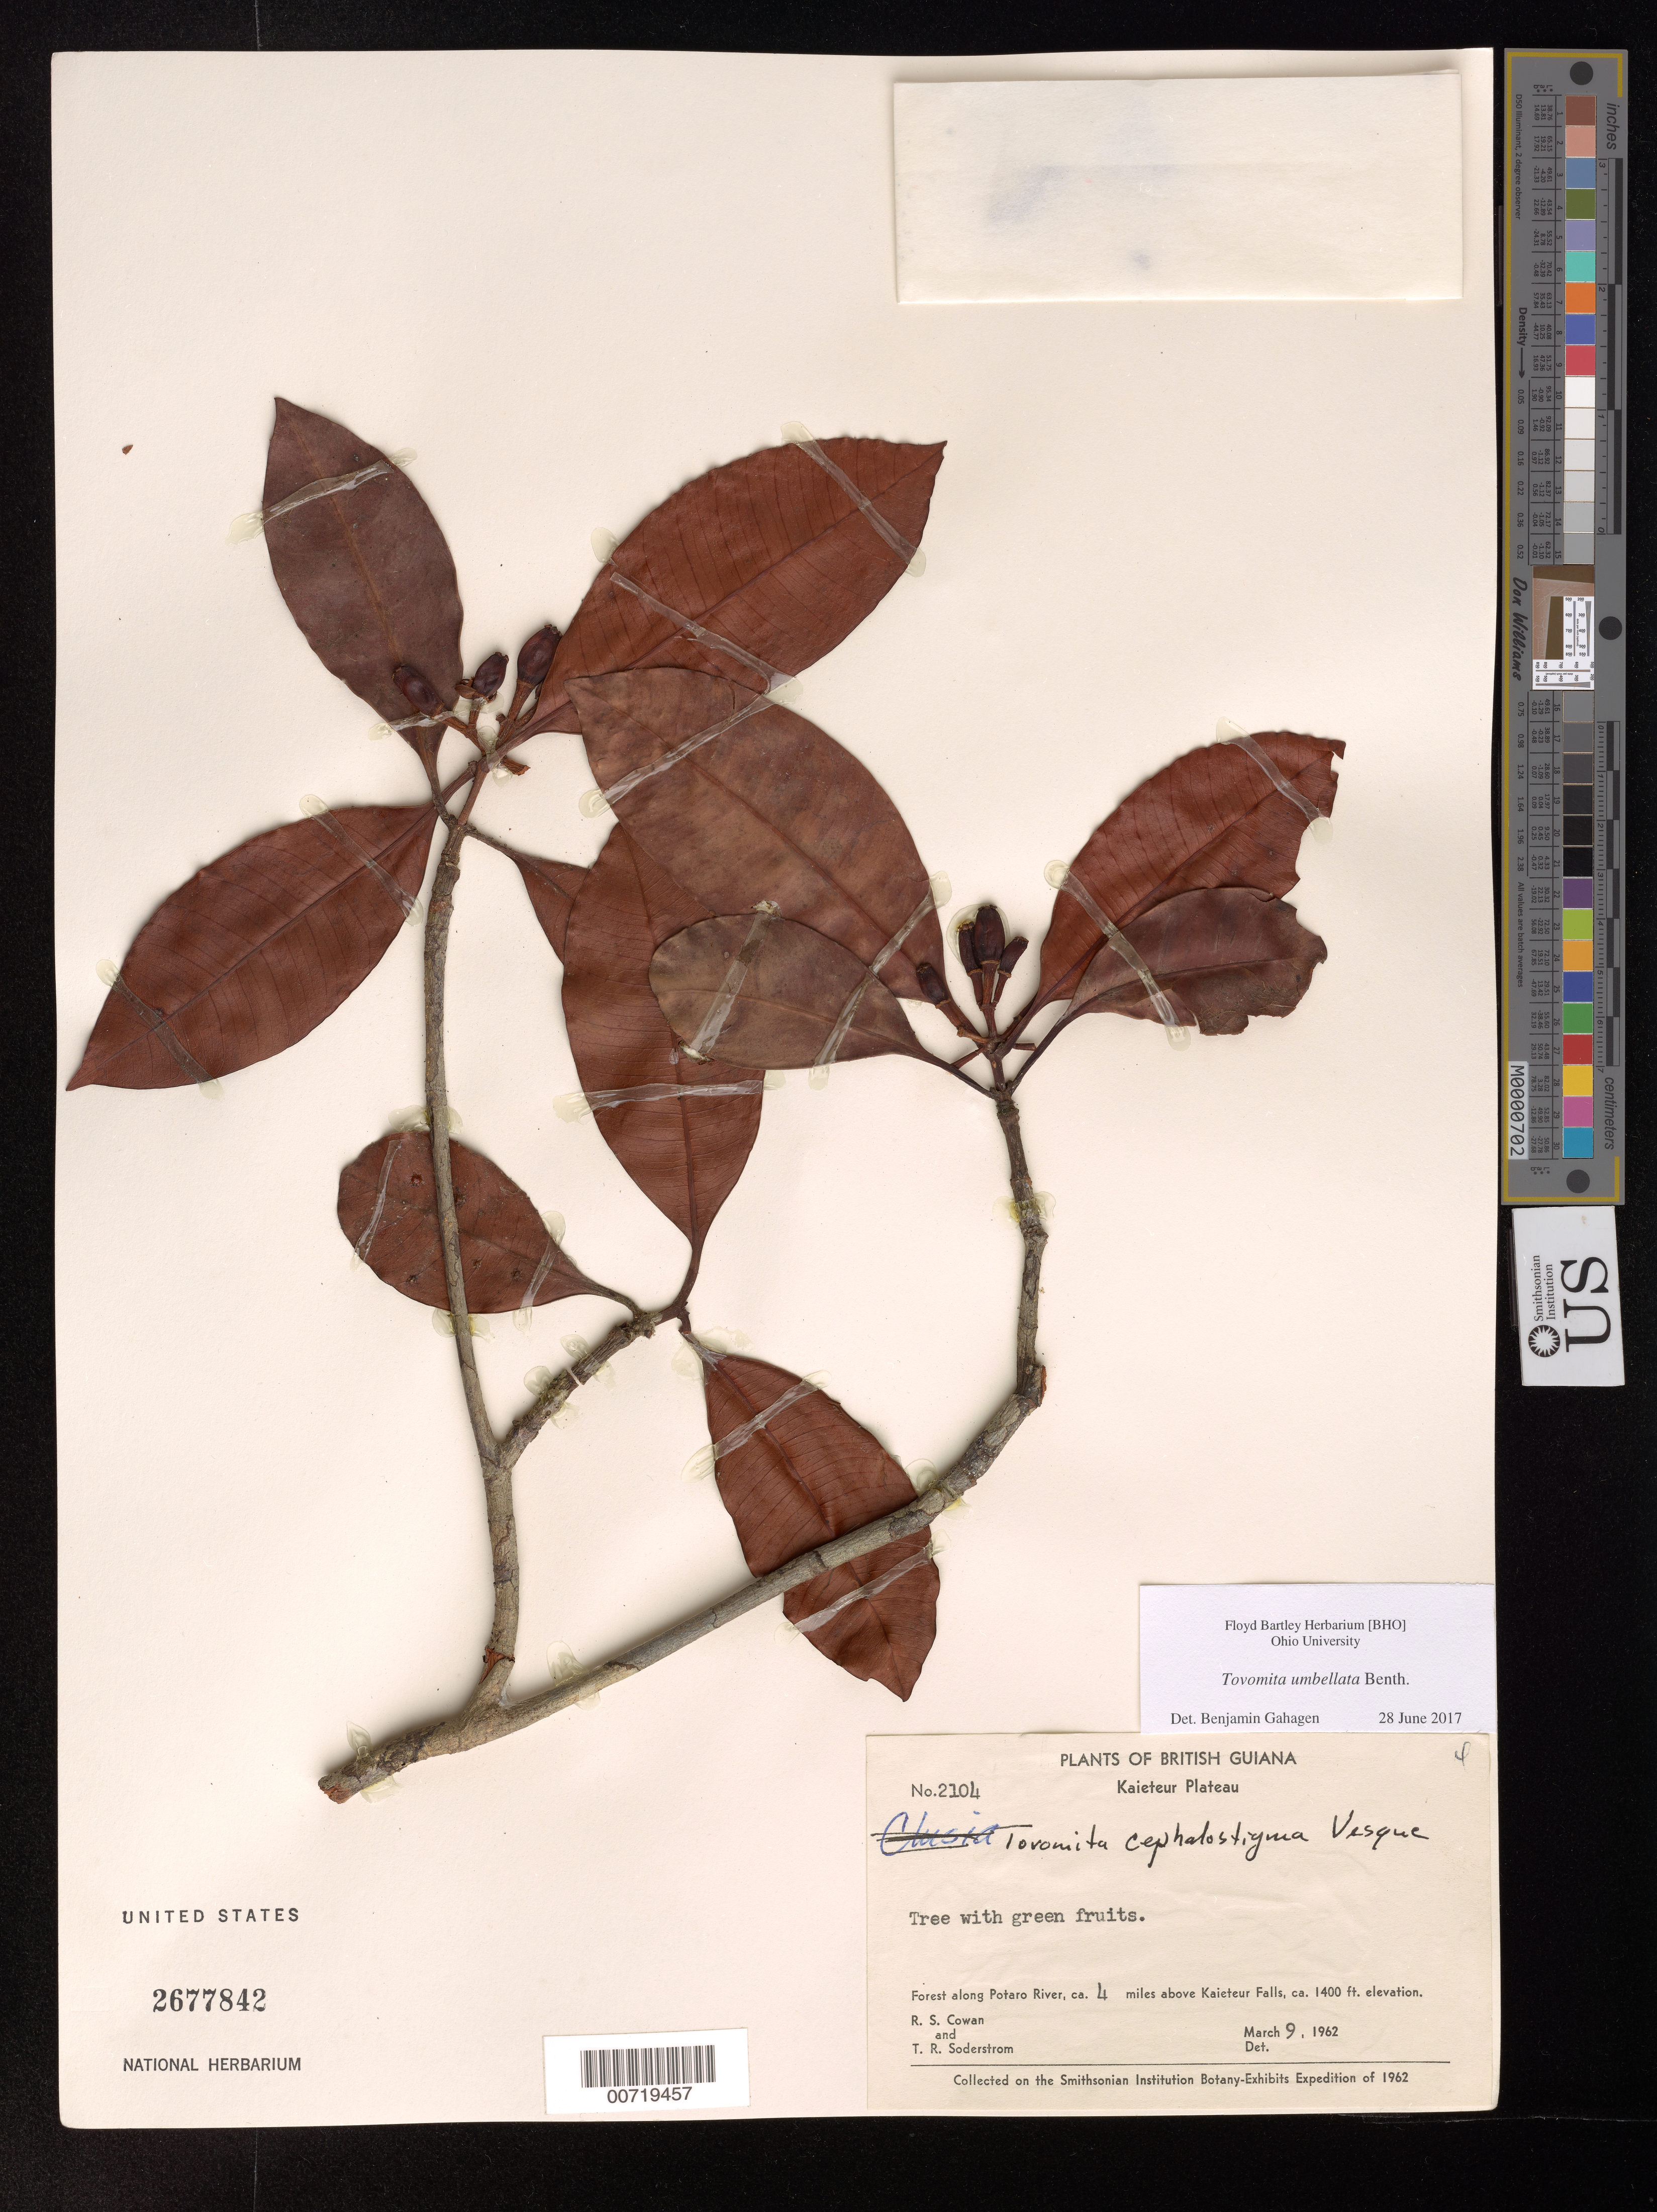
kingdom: Plantae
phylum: Tracheophyta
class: Magnoliopsida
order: Malpighiales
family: Clusiaceae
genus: Tovomita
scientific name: Tovomita umbellata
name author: Benth.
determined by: Gahagen, Benjamin, (BHO), Ohio University (UNITED STATES)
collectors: R. S. Cowan & T. R. Soderstrom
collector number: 2104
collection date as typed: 9-Mar-62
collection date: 1962-03-09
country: Guyana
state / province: Potaro-Siparuni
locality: Potaro River, ca. 4 mi. above Kaieteur Falls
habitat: Forest along river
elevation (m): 427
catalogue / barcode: US 2677842